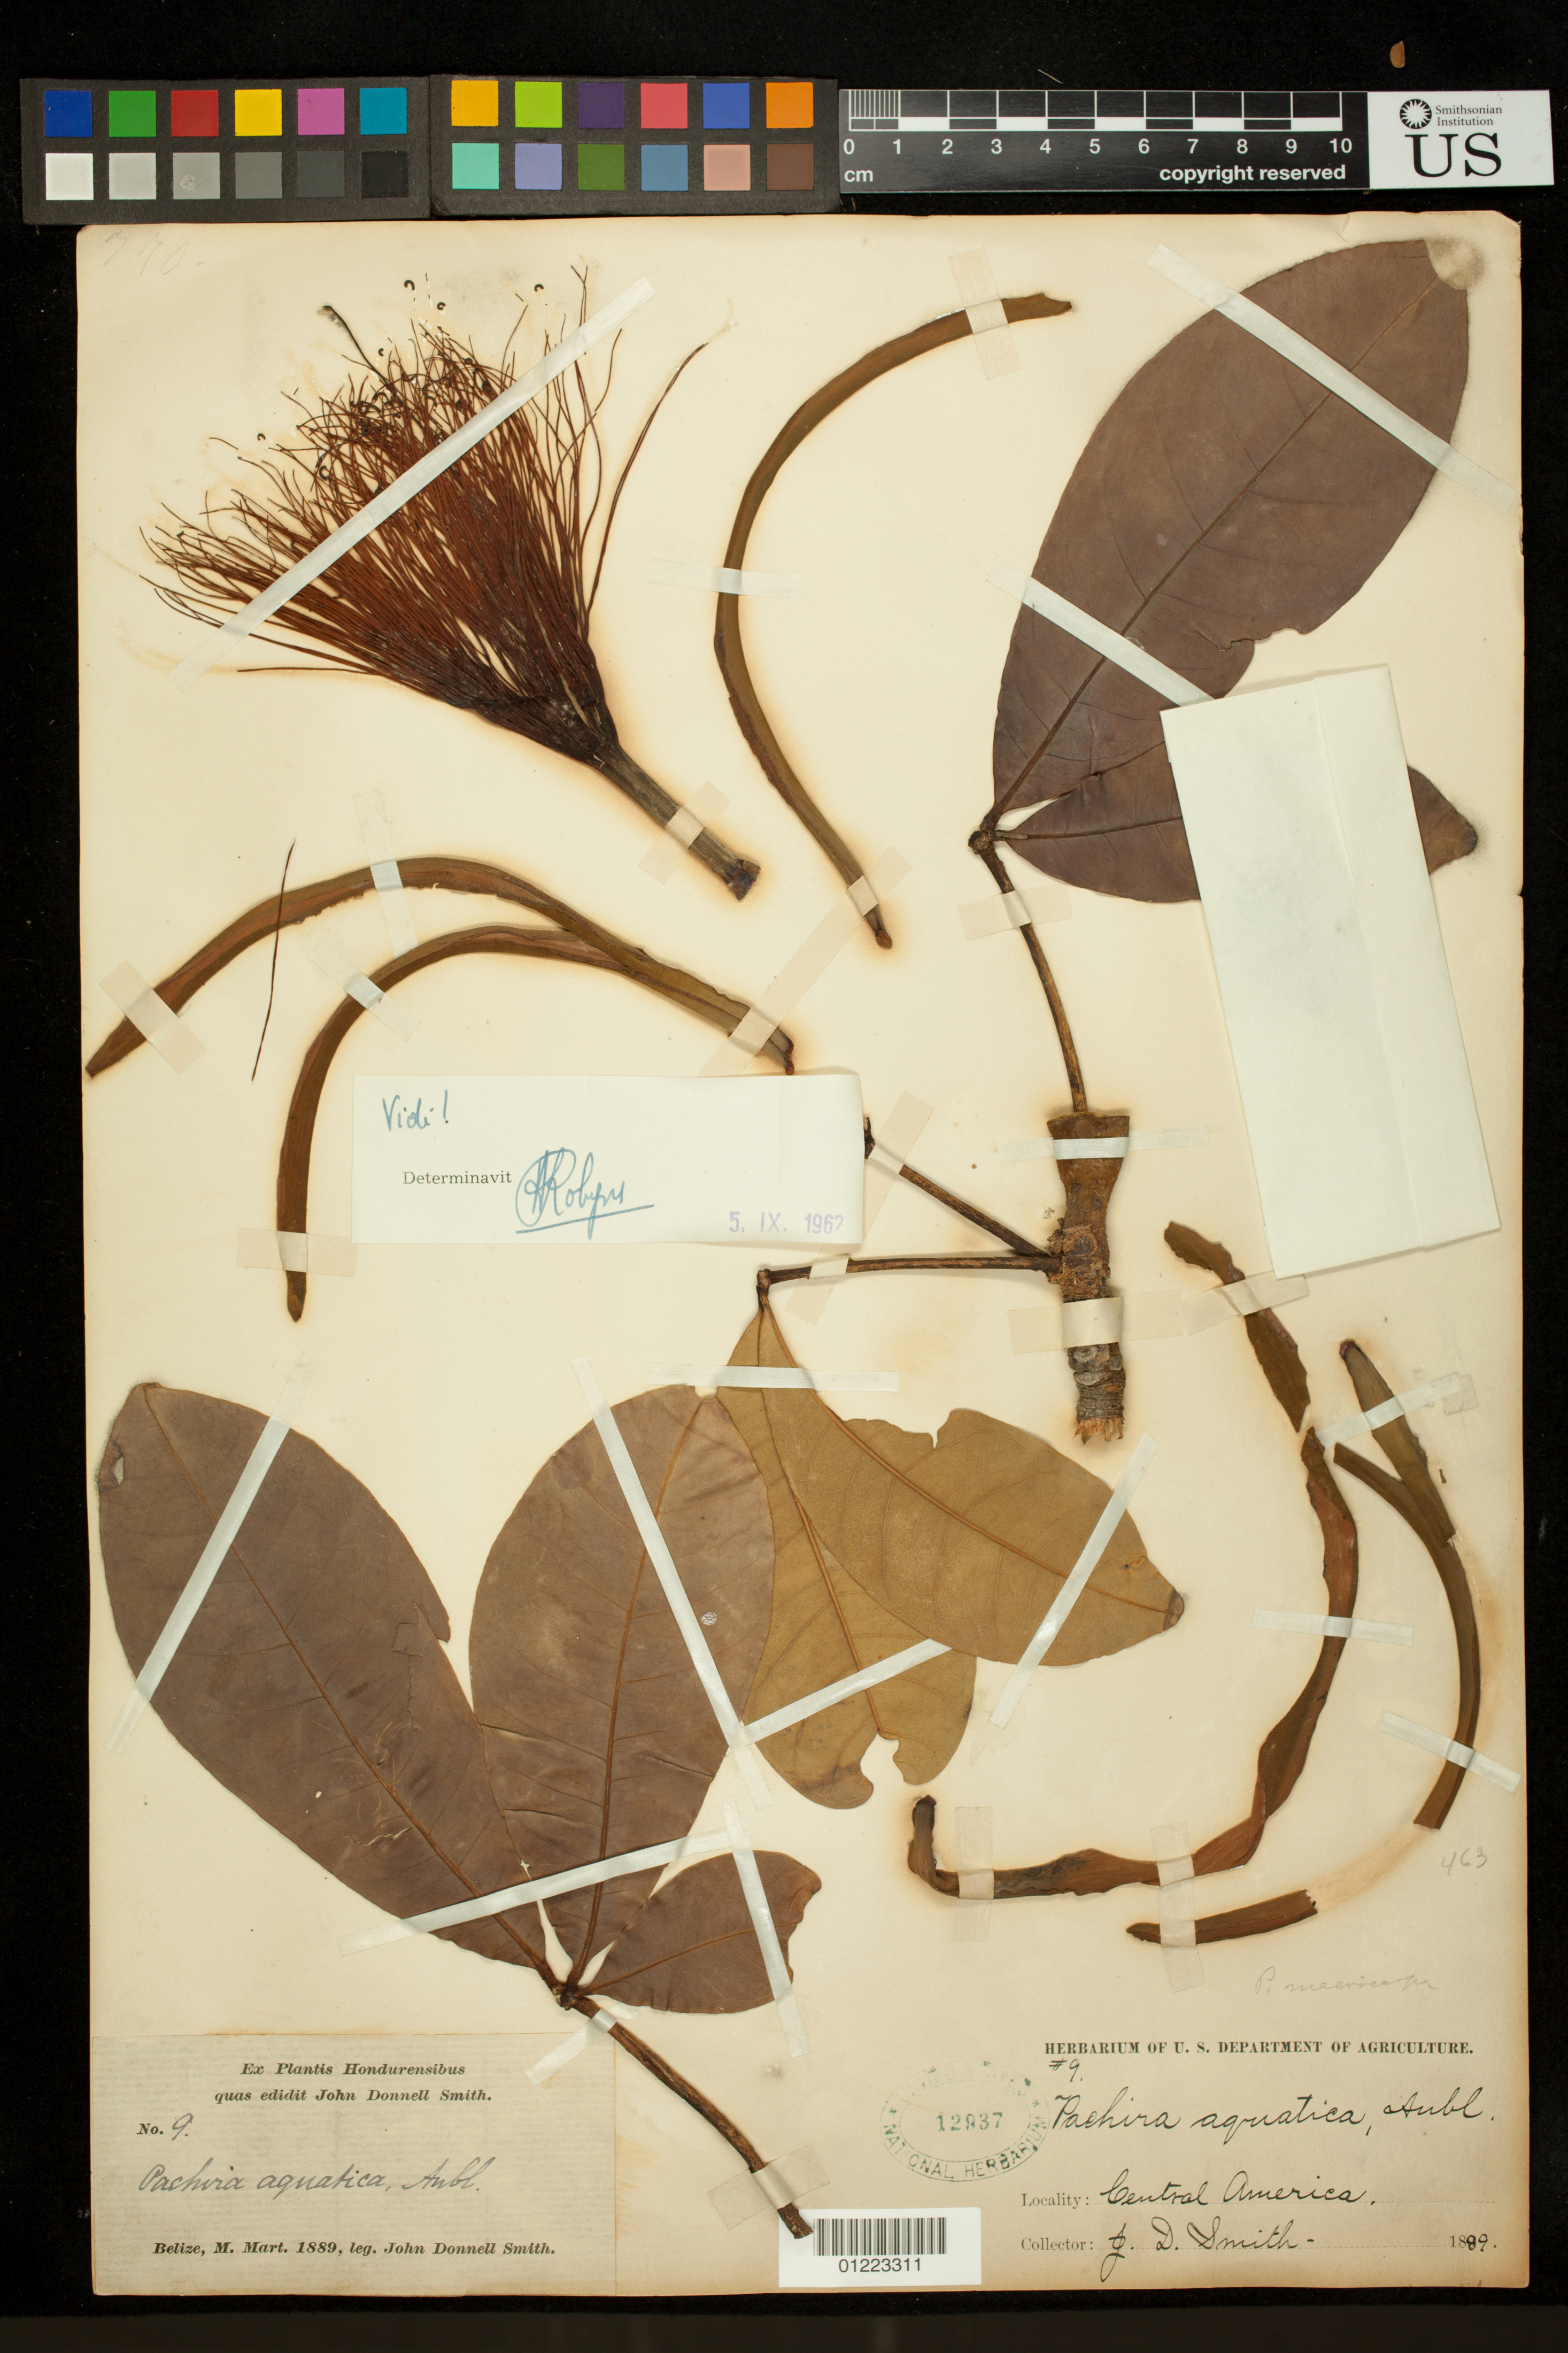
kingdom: Plantae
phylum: Tracheophyta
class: Magnoliopsida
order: Malvales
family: Malvaceae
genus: Pachira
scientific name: Pachira aquatica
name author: Aubl.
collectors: J. Donnell Smith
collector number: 9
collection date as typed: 1889-03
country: Belize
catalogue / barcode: US 12937